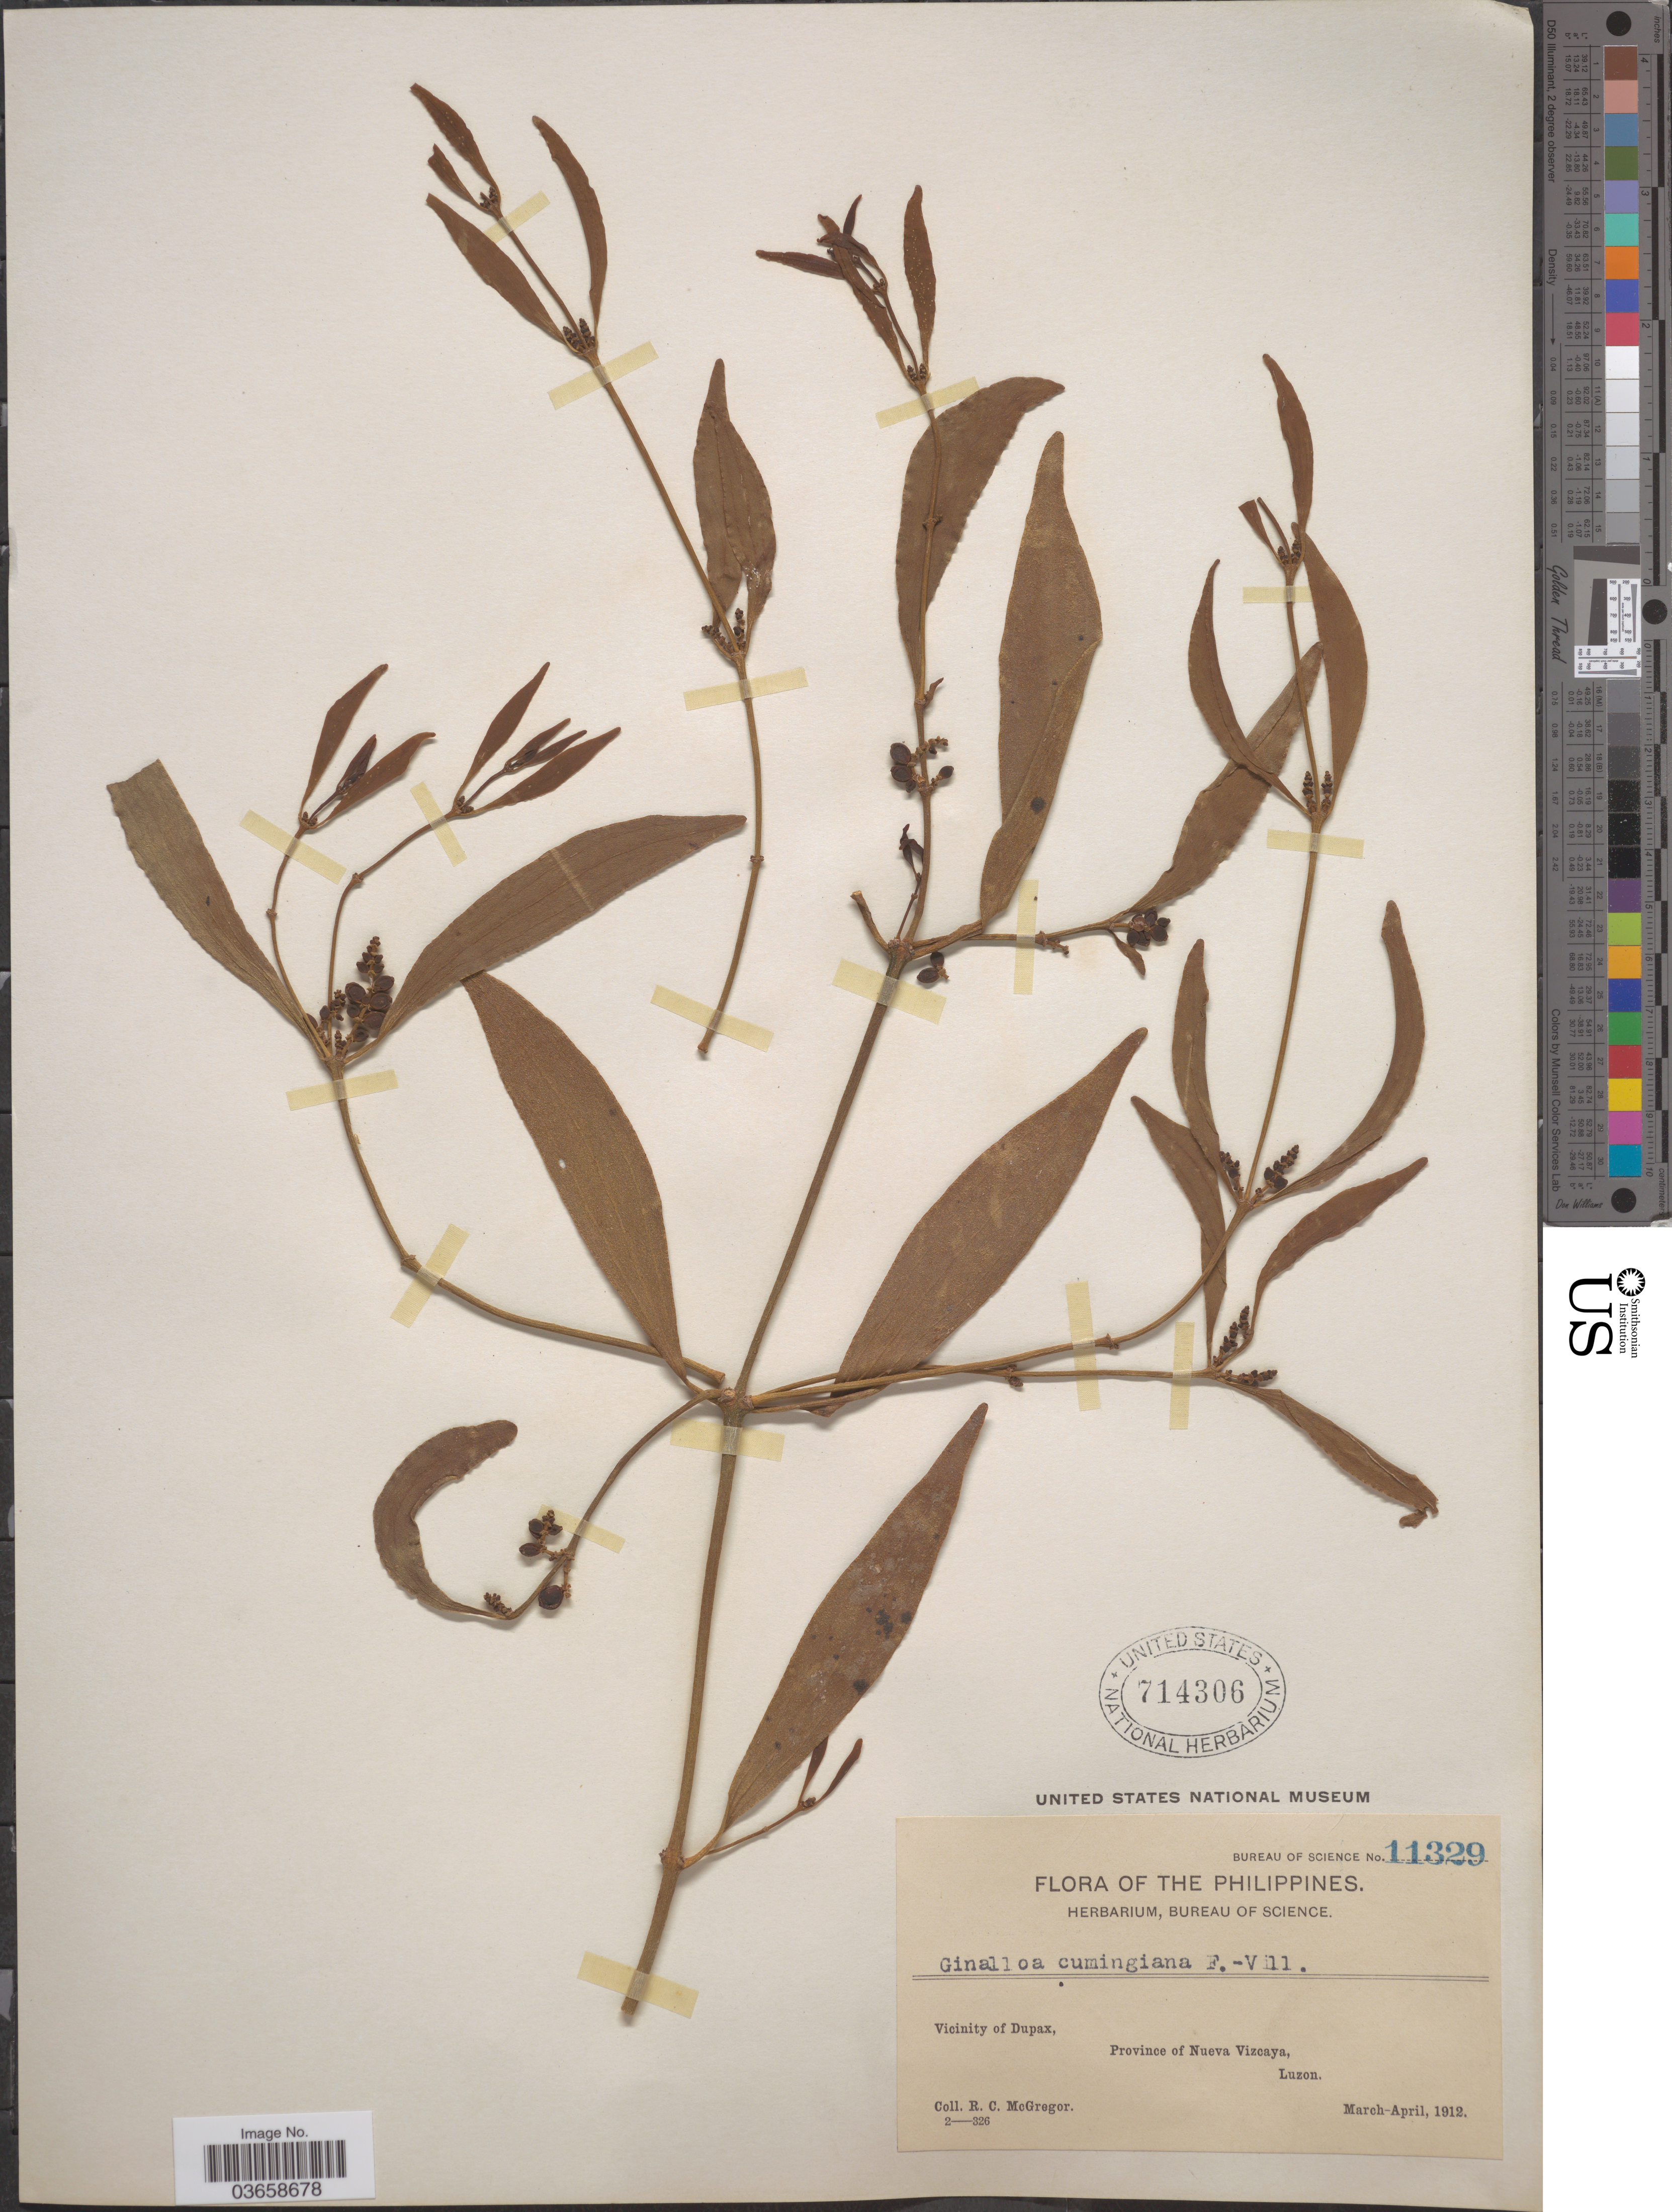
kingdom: Plantae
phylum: Tracheophyta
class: Magnoliopsida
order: Santalales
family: Viscaceae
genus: Ginalloa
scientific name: Ginalloa cumingiana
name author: (C. Presl) Benth. & Hook. f. ex Fern.-Vill.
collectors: R. C. McGregor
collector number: Bureau of Science 11329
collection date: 1912-03/1912-04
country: Philippines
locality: Vicinity of Dupax, Province of Nueva Vizcaya, Luzon.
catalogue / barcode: US 714306